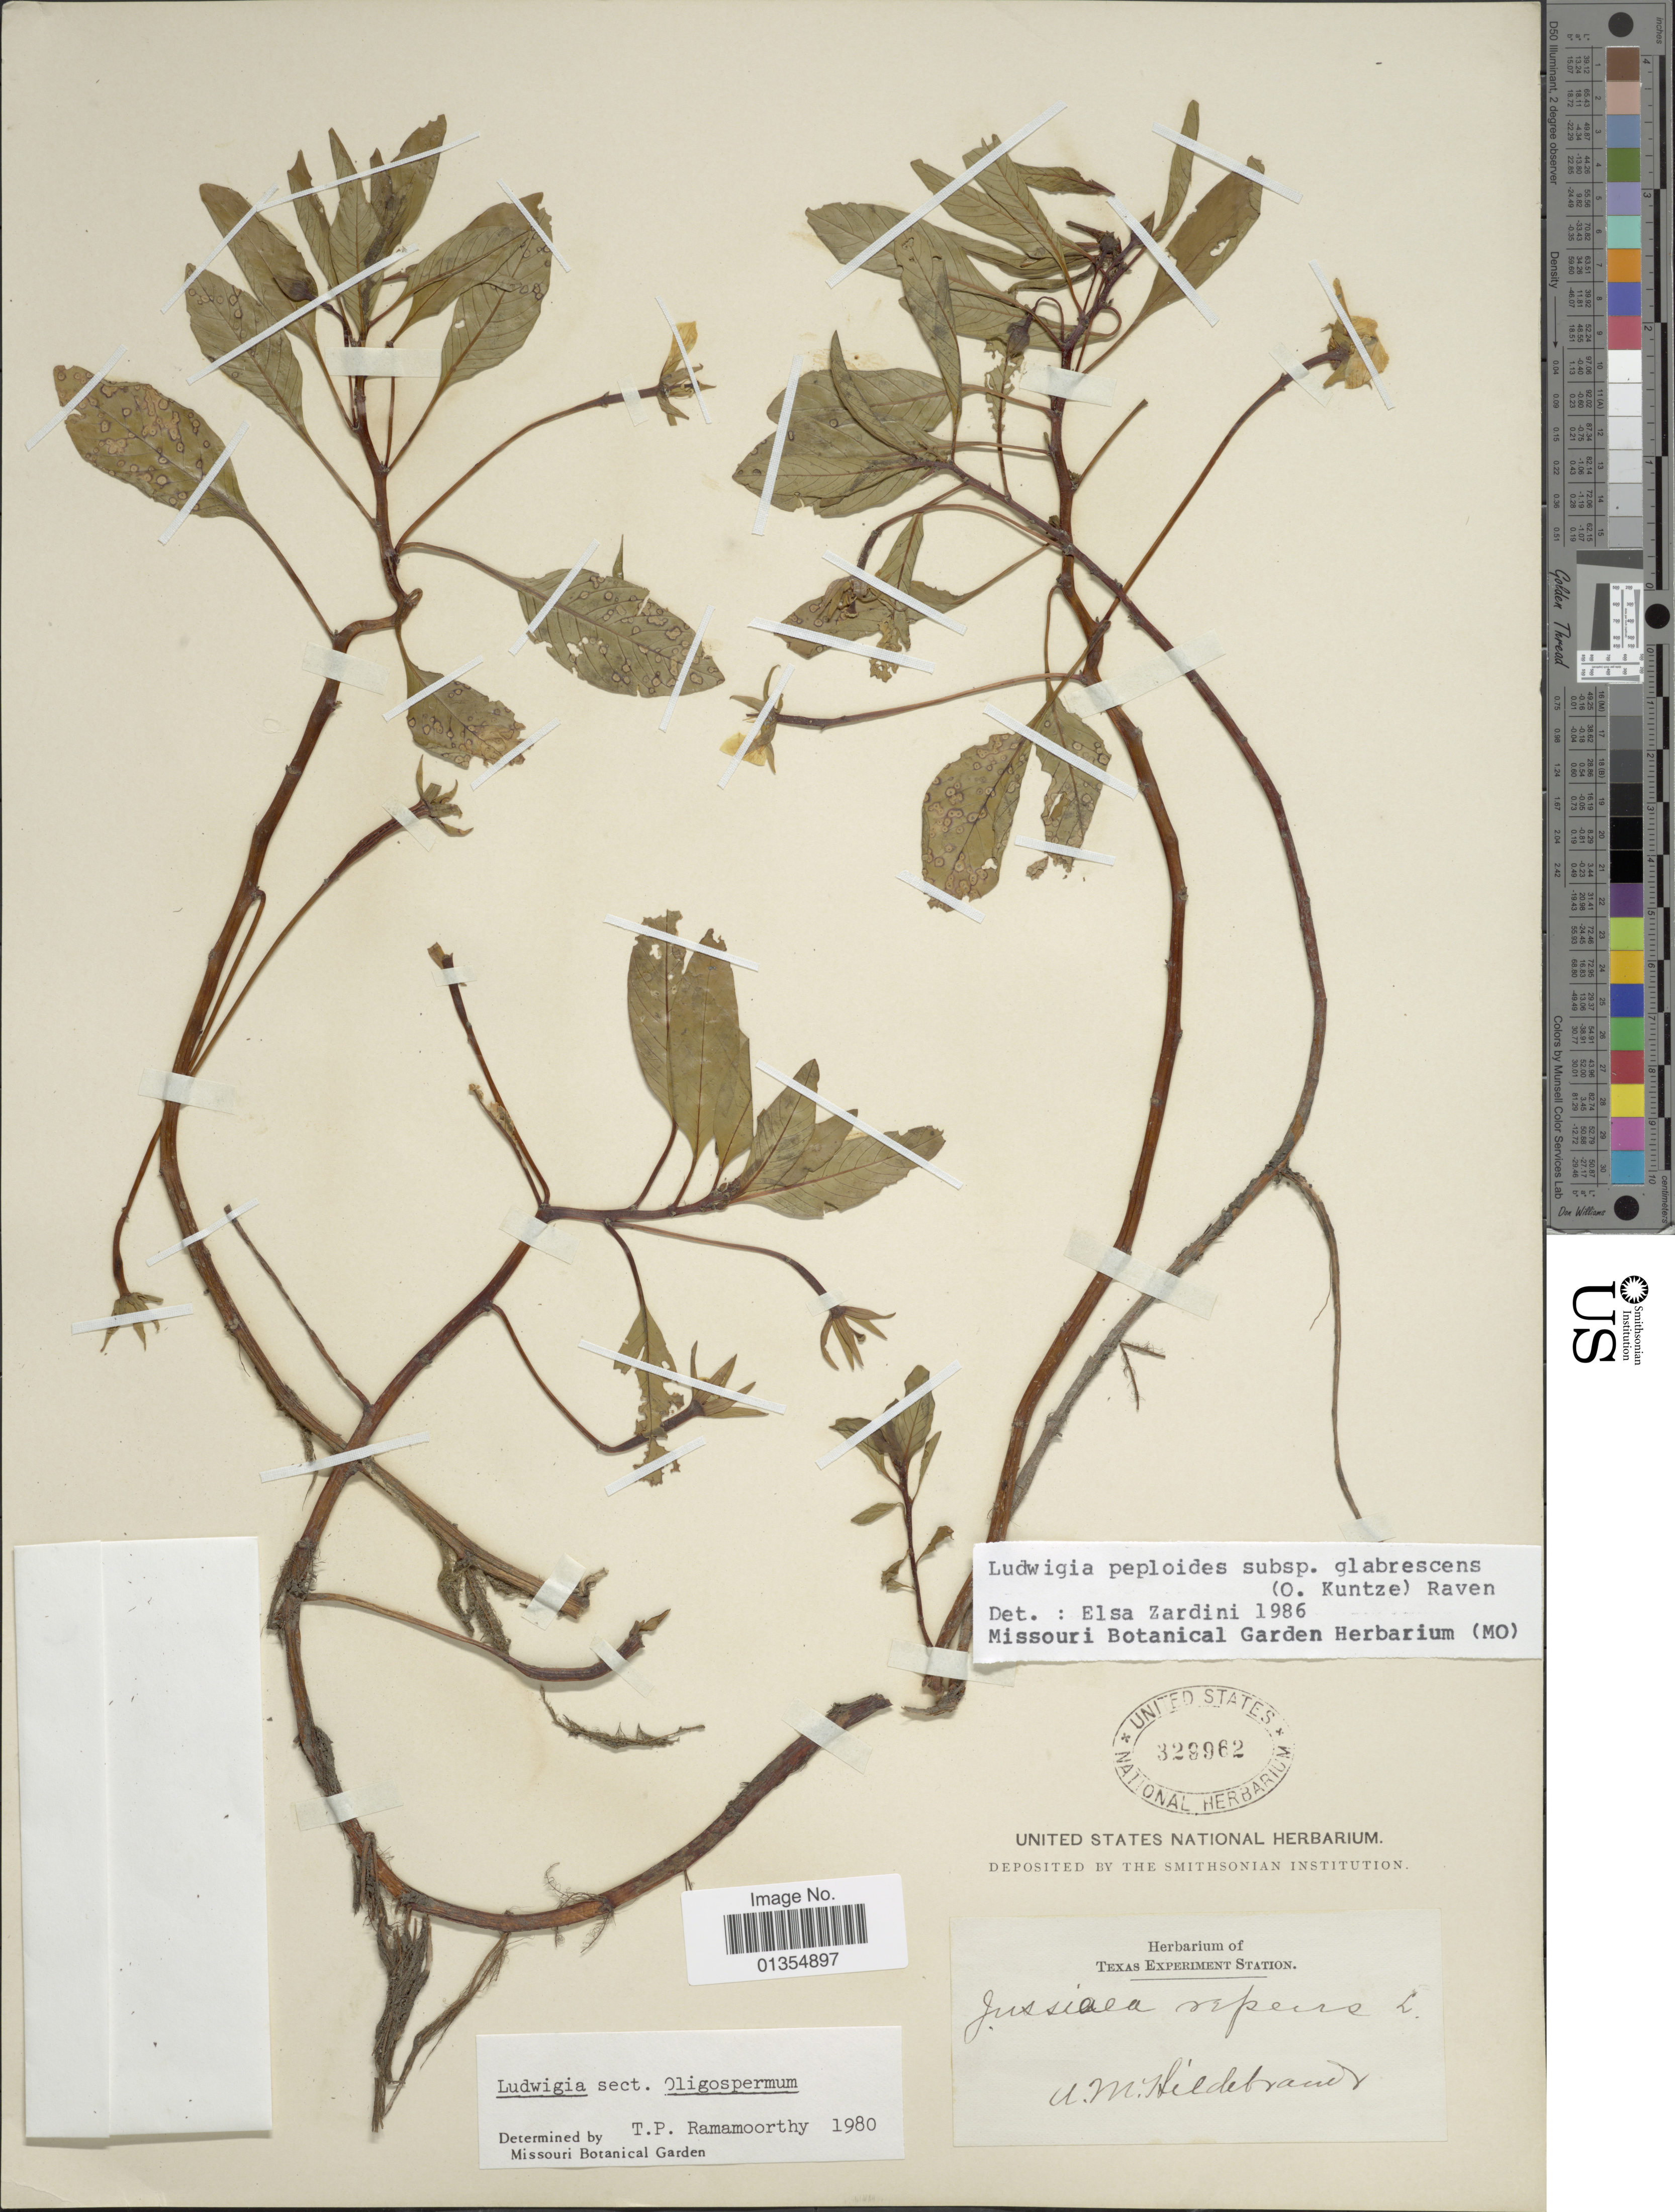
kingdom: Plantae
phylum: Tracheophyta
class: Magnoliopsida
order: Myrtales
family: Onagraceae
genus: Ludwigia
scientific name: Ludwigia peploides subsp. glabrescens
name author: (Kuntze) P.H. Raven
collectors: A. Hildebrandt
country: United States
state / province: Texas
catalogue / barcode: US 329962